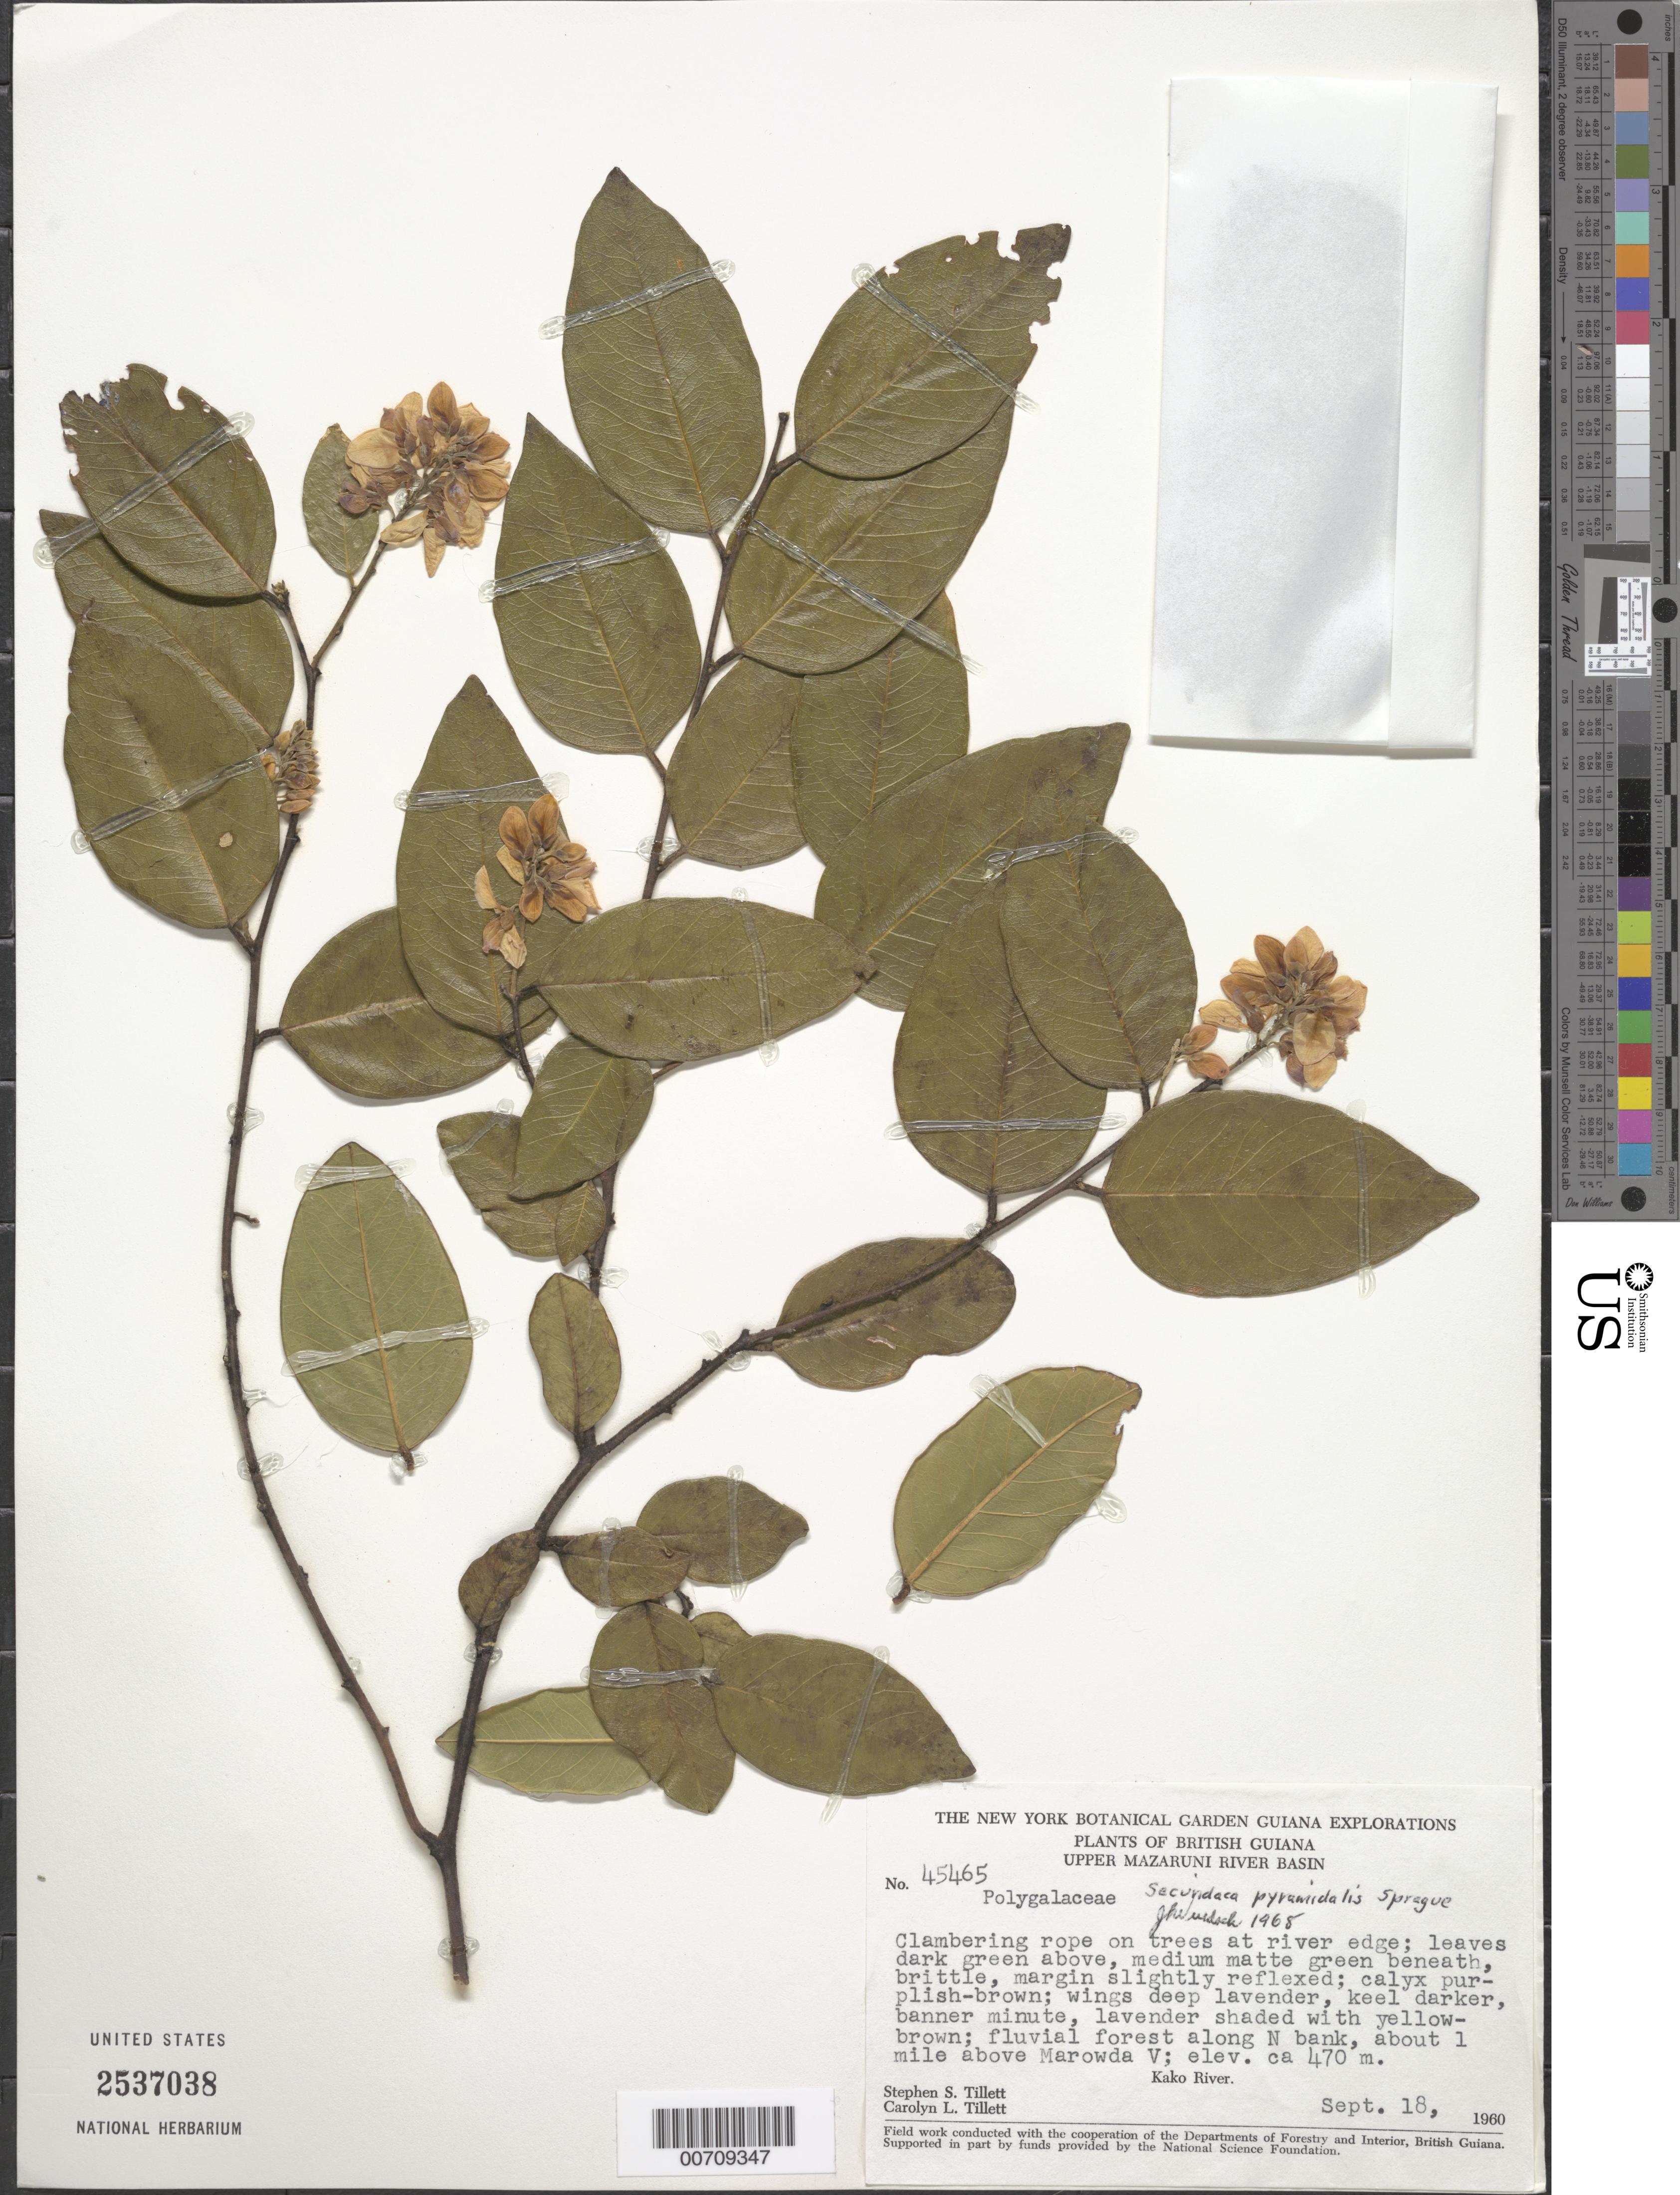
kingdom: Plantae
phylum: Tracheophyta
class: Magnoliopsida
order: Fabales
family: Polygalaceae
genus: Securidaca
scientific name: Securidaca pyramidalis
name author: Sprague ex Sandwith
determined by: Wurdack, John J., (US), US (UNITED STATES)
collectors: S. S. Tillett, C. L. Tillett & R. Boyan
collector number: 45465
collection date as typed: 18-Sep-60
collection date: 1960-09-18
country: Guyana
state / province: Cuyuni-Mazaruni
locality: Kako R., about 1 mi. above Marowda V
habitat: Fluvial forest along N bank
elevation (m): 470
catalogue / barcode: US 2537038